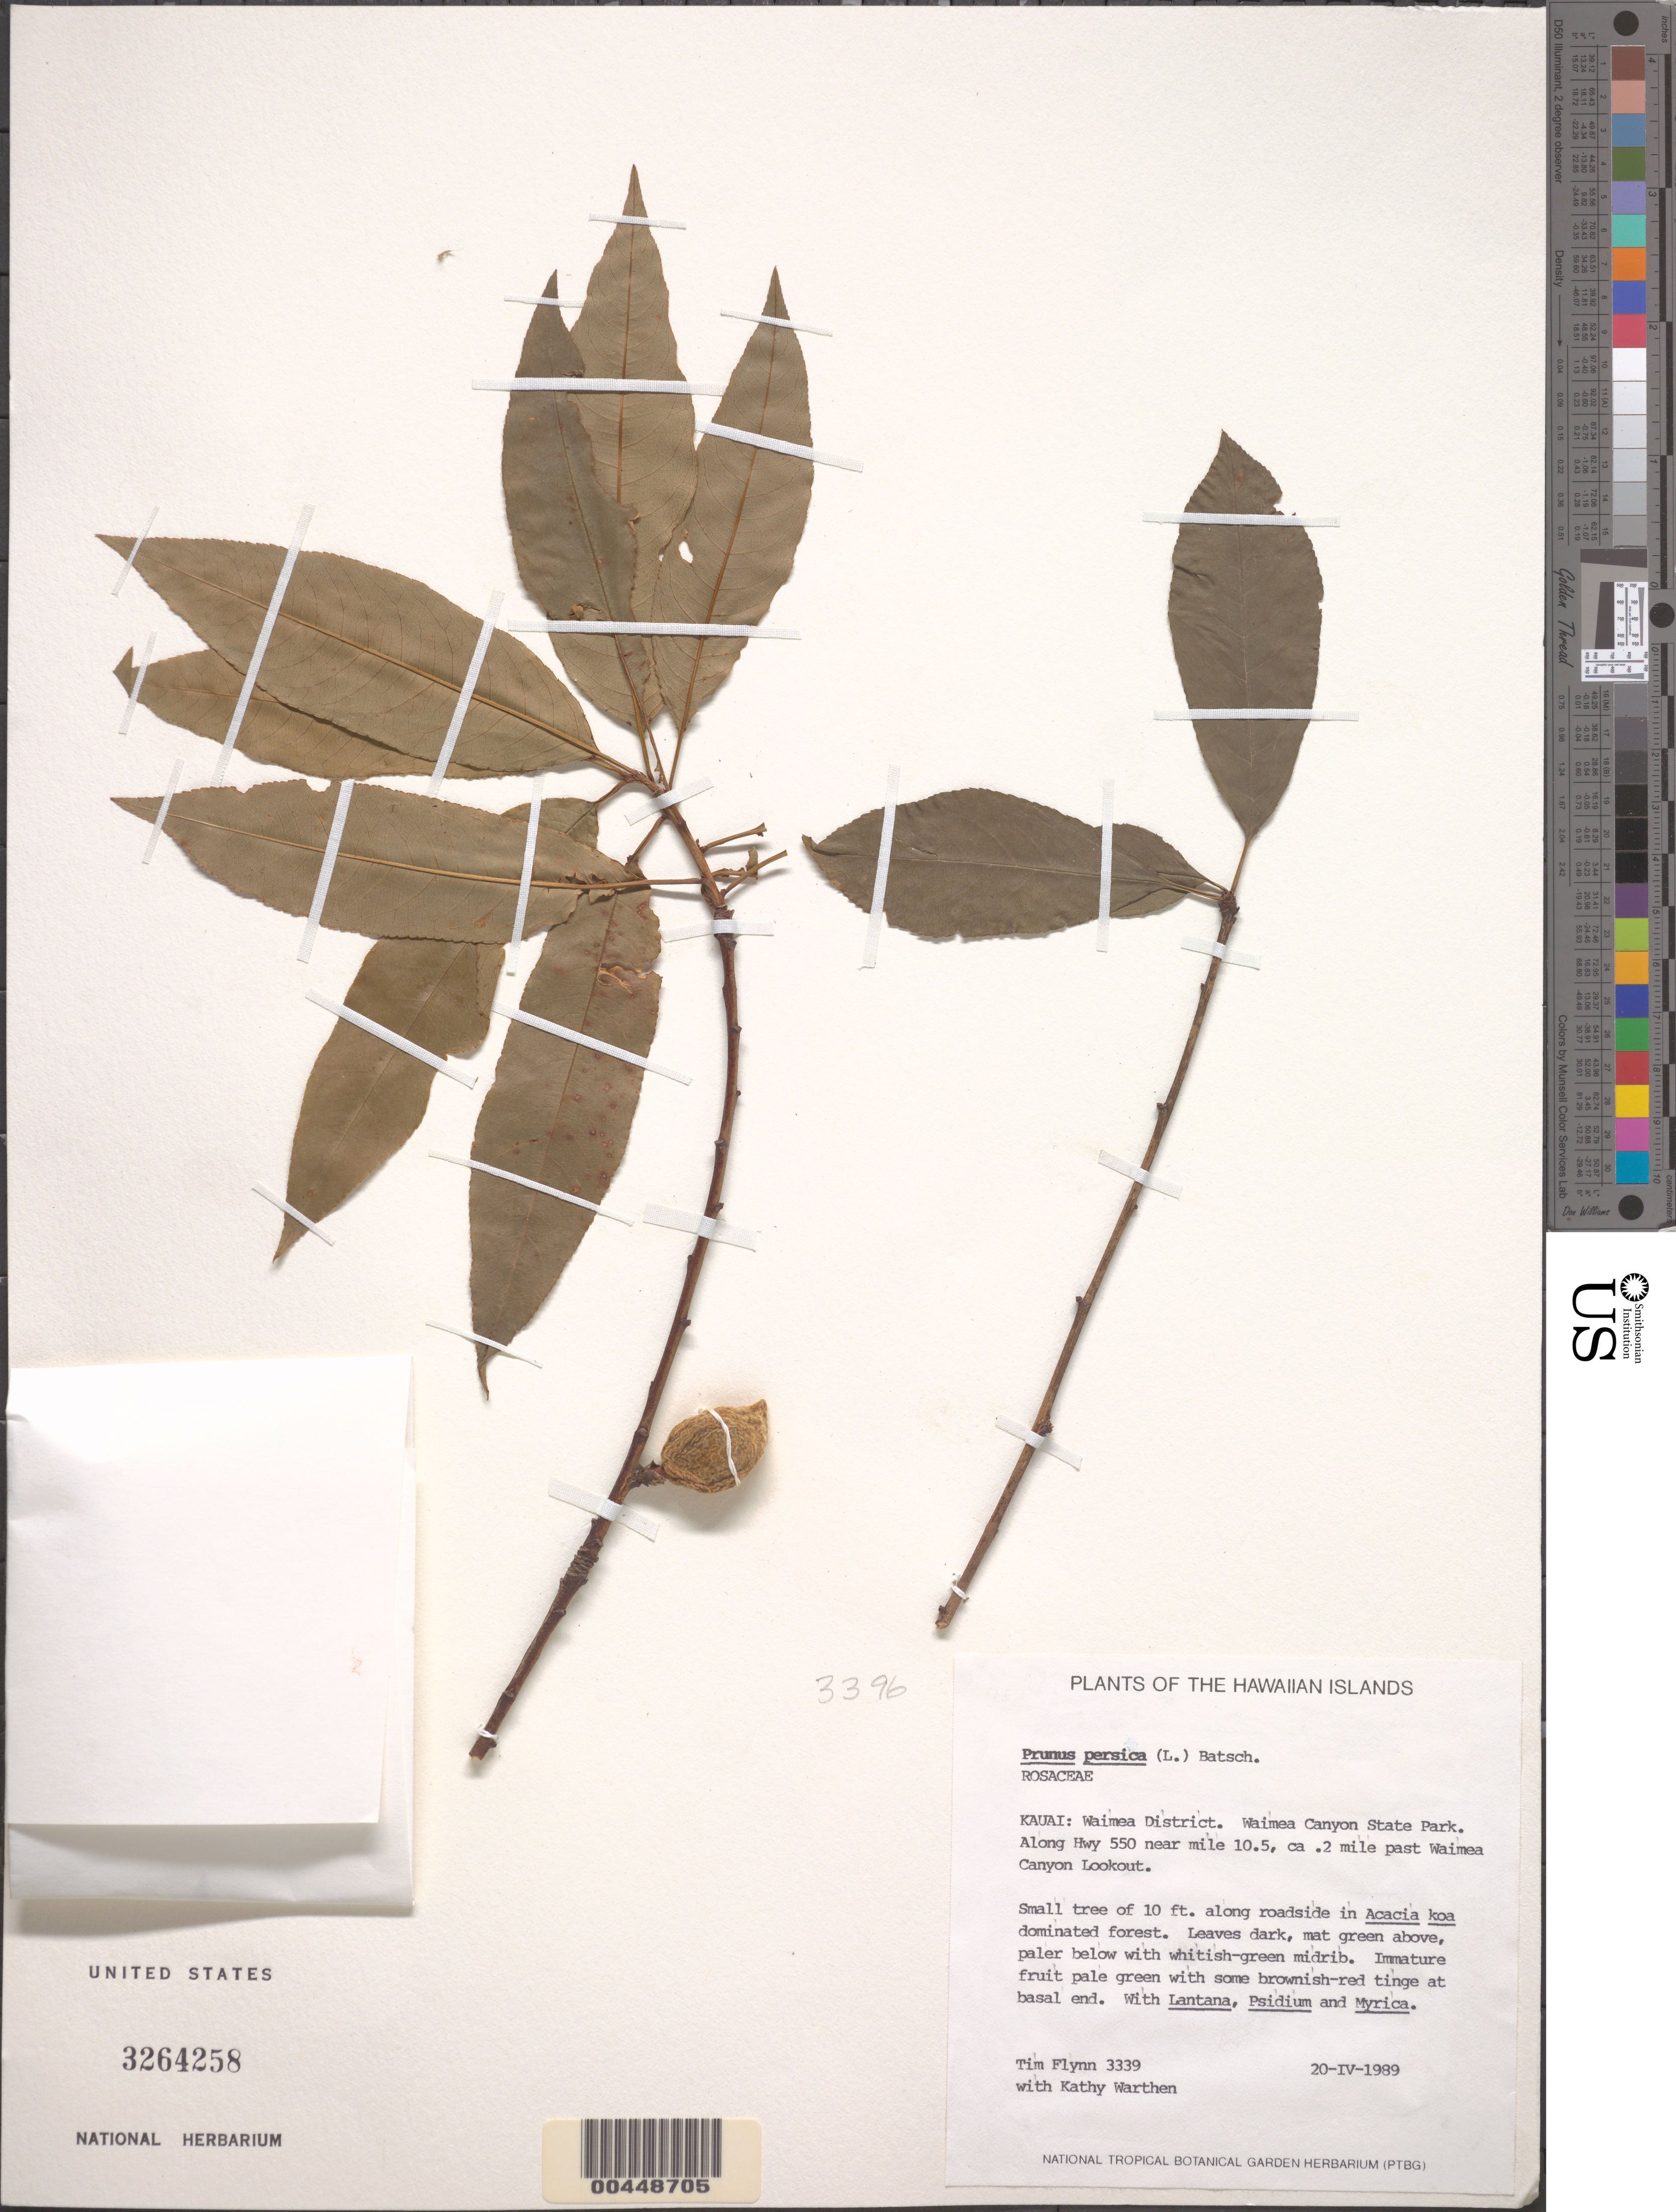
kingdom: Plantae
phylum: Tracheophyta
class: Magnoliopsida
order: Rosales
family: Rosaceae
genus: Prunus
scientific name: Prunus persica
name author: (L.) Batsch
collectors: T. W. Flynn & K. Warthen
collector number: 3339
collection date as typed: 20 Apr 1989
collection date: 1989-04-20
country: United States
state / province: Hawaii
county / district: Kauai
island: Kaua'i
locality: Waimea Dist., Waimea Canyon State Park, along Hwy 550 near mile 10.5, ca 0.2 mi past Waimea Canyon Lookout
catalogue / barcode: US 3264258